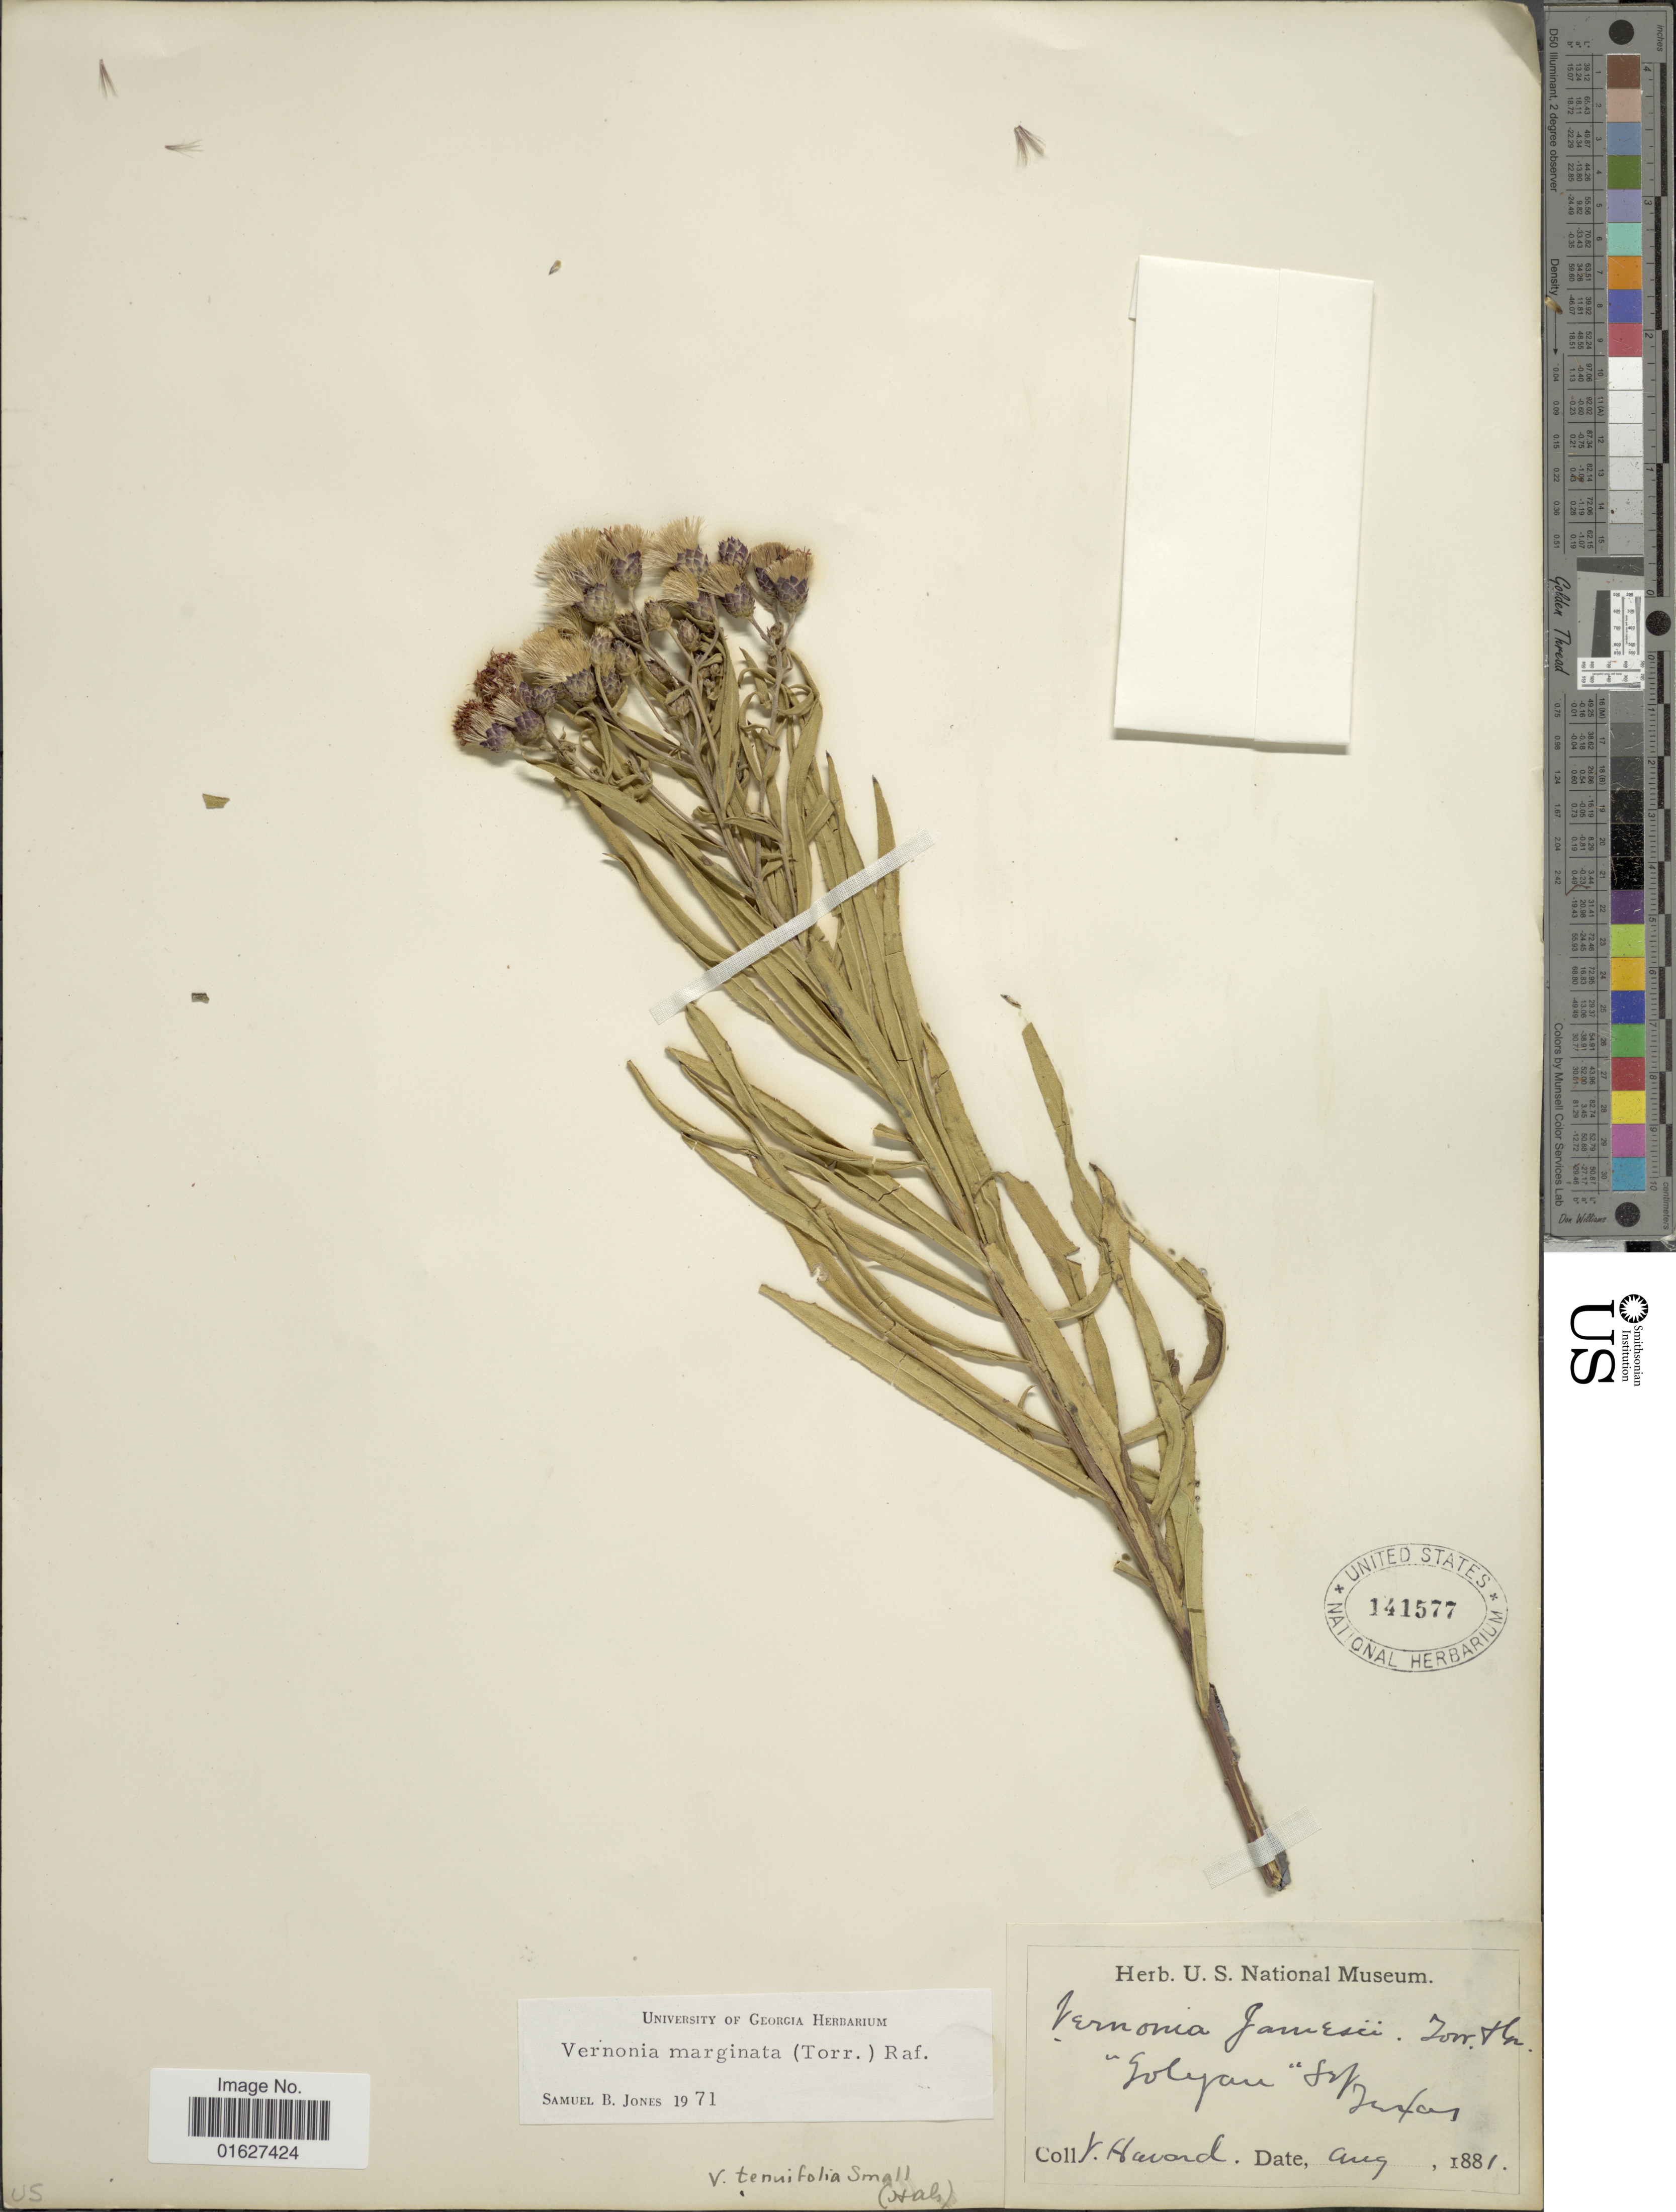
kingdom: Plantae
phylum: Tracheophyta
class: Magnoliopsida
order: Asterales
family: Asteraceae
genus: Vernonia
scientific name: Vernonia marginata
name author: (Torr.) Raf.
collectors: V. Havard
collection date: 1881-08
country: United States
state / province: Texas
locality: Golyan St.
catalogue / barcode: US 141577